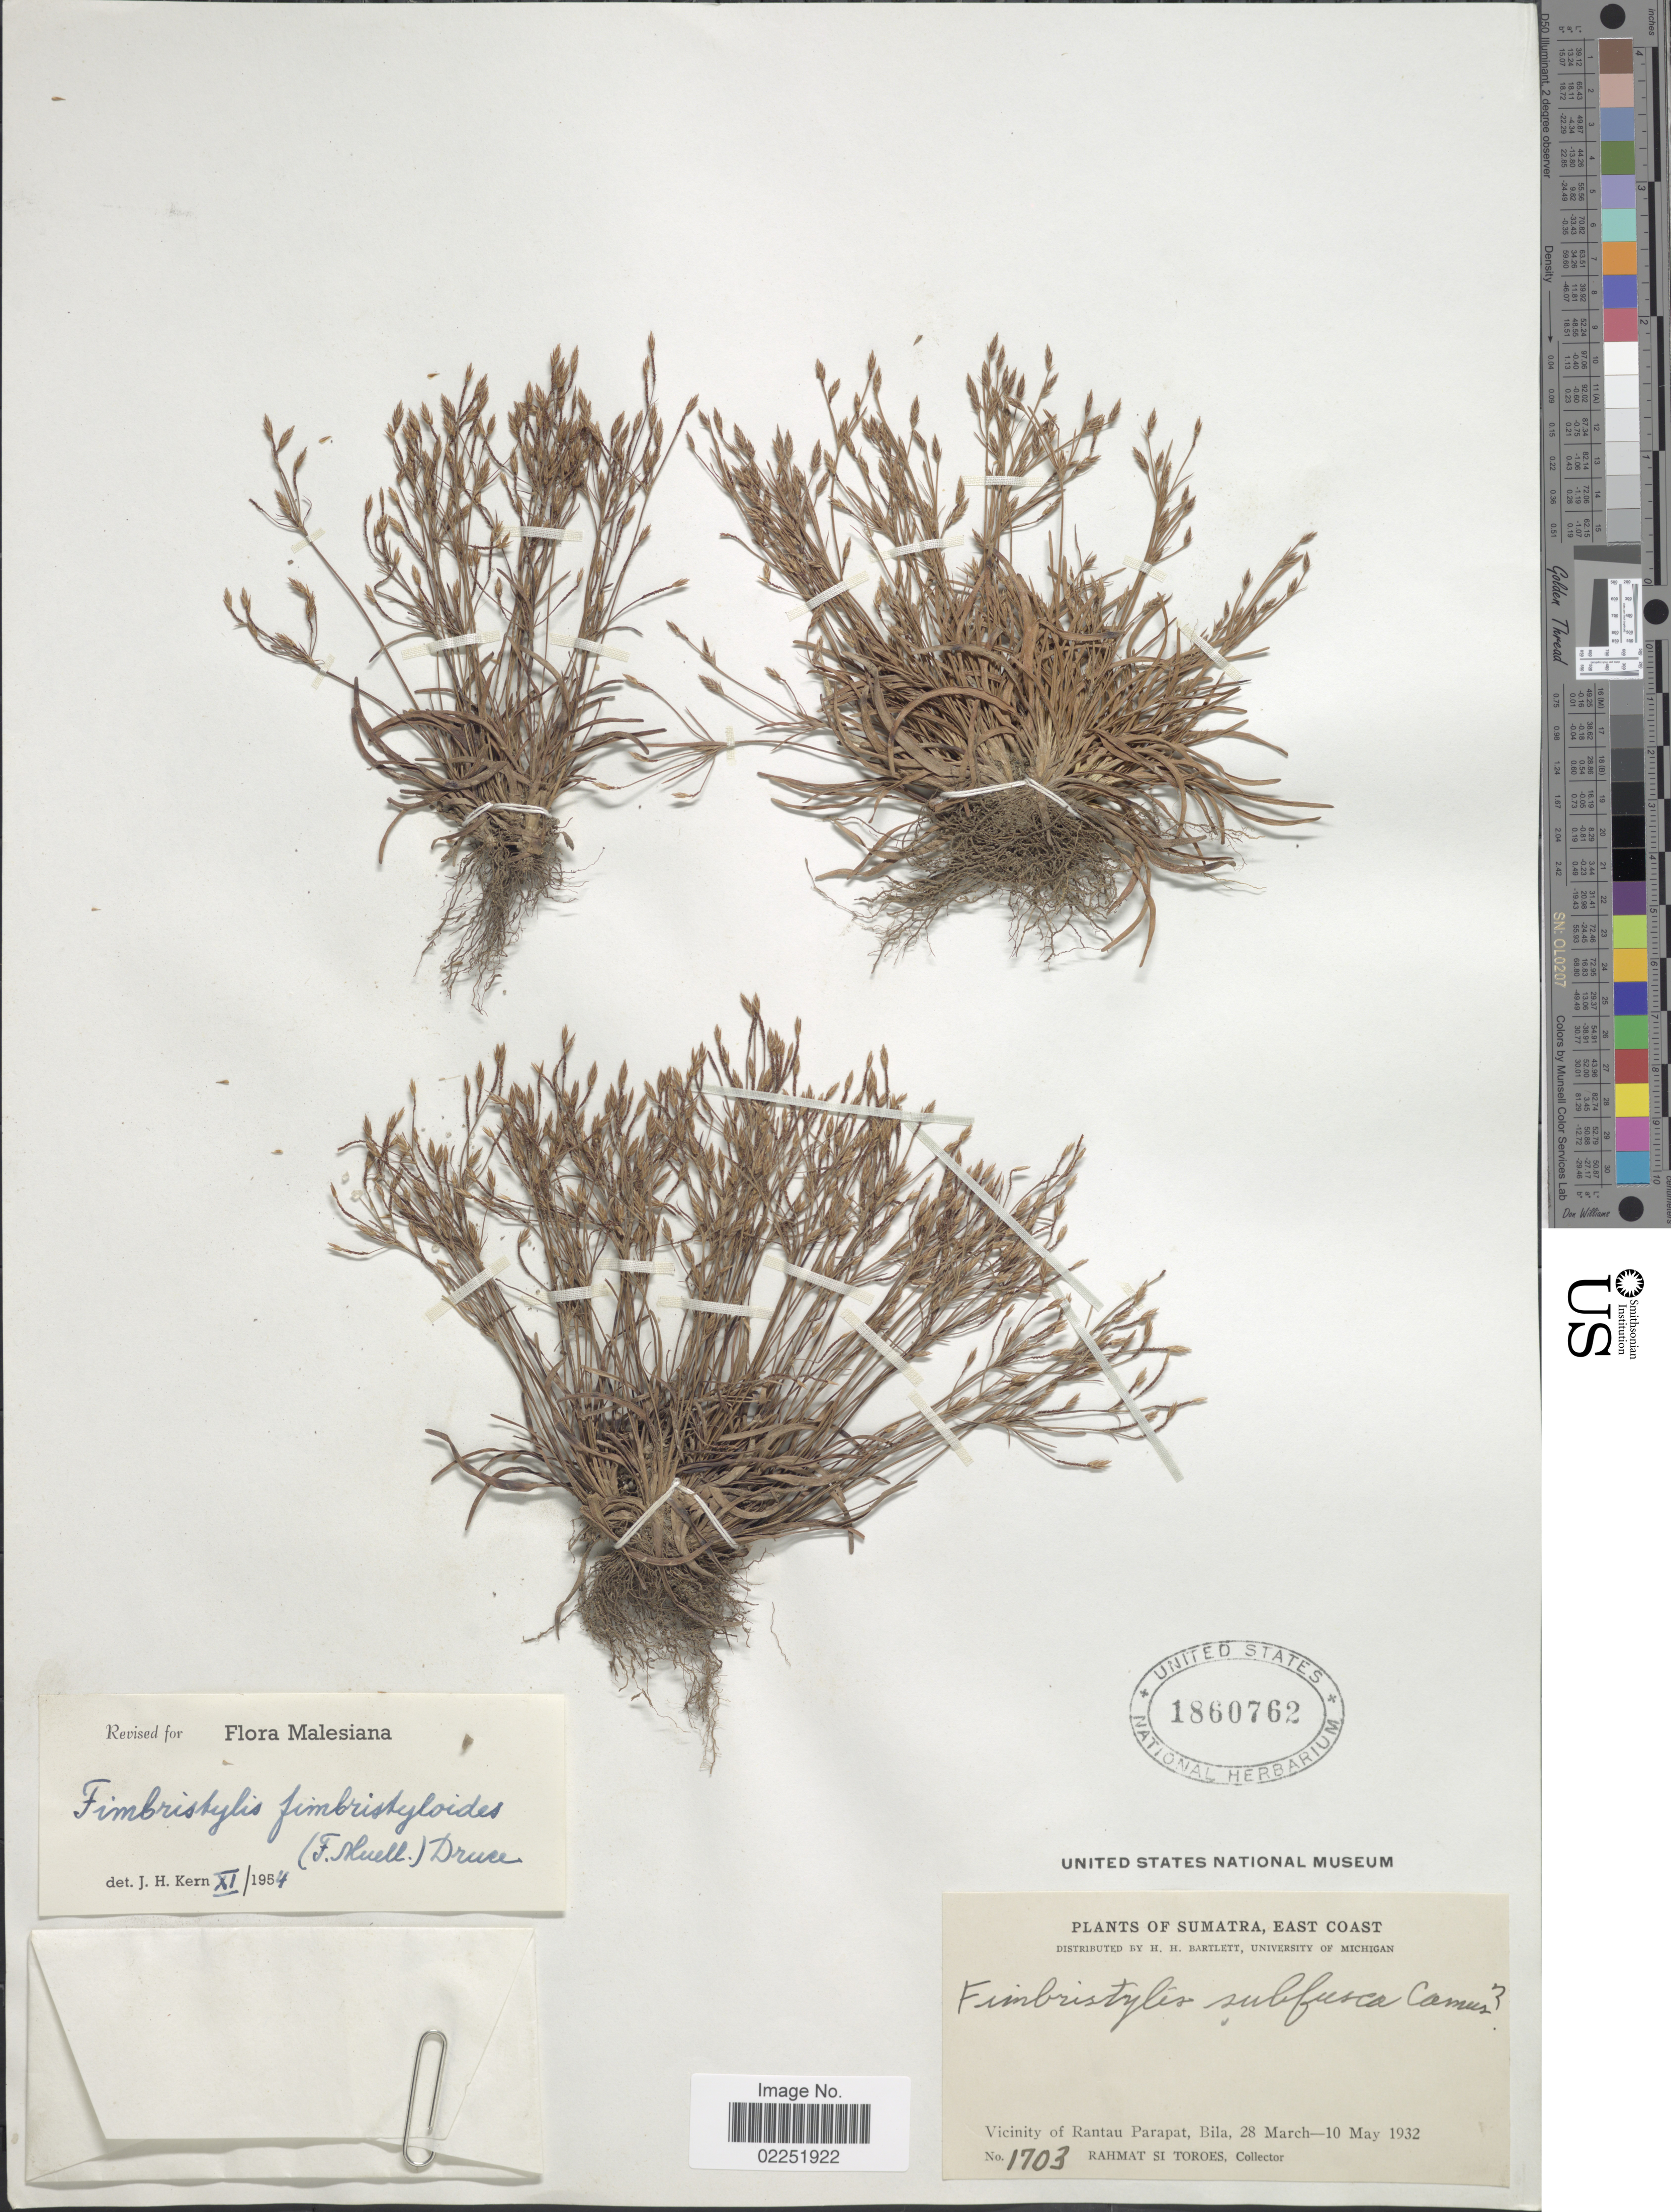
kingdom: Plantae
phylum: Tracheophyta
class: Liliopsida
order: Poales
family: Cyperaceae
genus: Fimbristylis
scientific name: Fimbristylis fimbristyloides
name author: (F. Muell.) Druce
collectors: Rahmat Si Boeea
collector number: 1703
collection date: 1932-03-28/1932-05-10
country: Indonesia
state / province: Sumatra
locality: East Coast, Vicinity of Rantau Parapat, Bila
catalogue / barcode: US 1860762